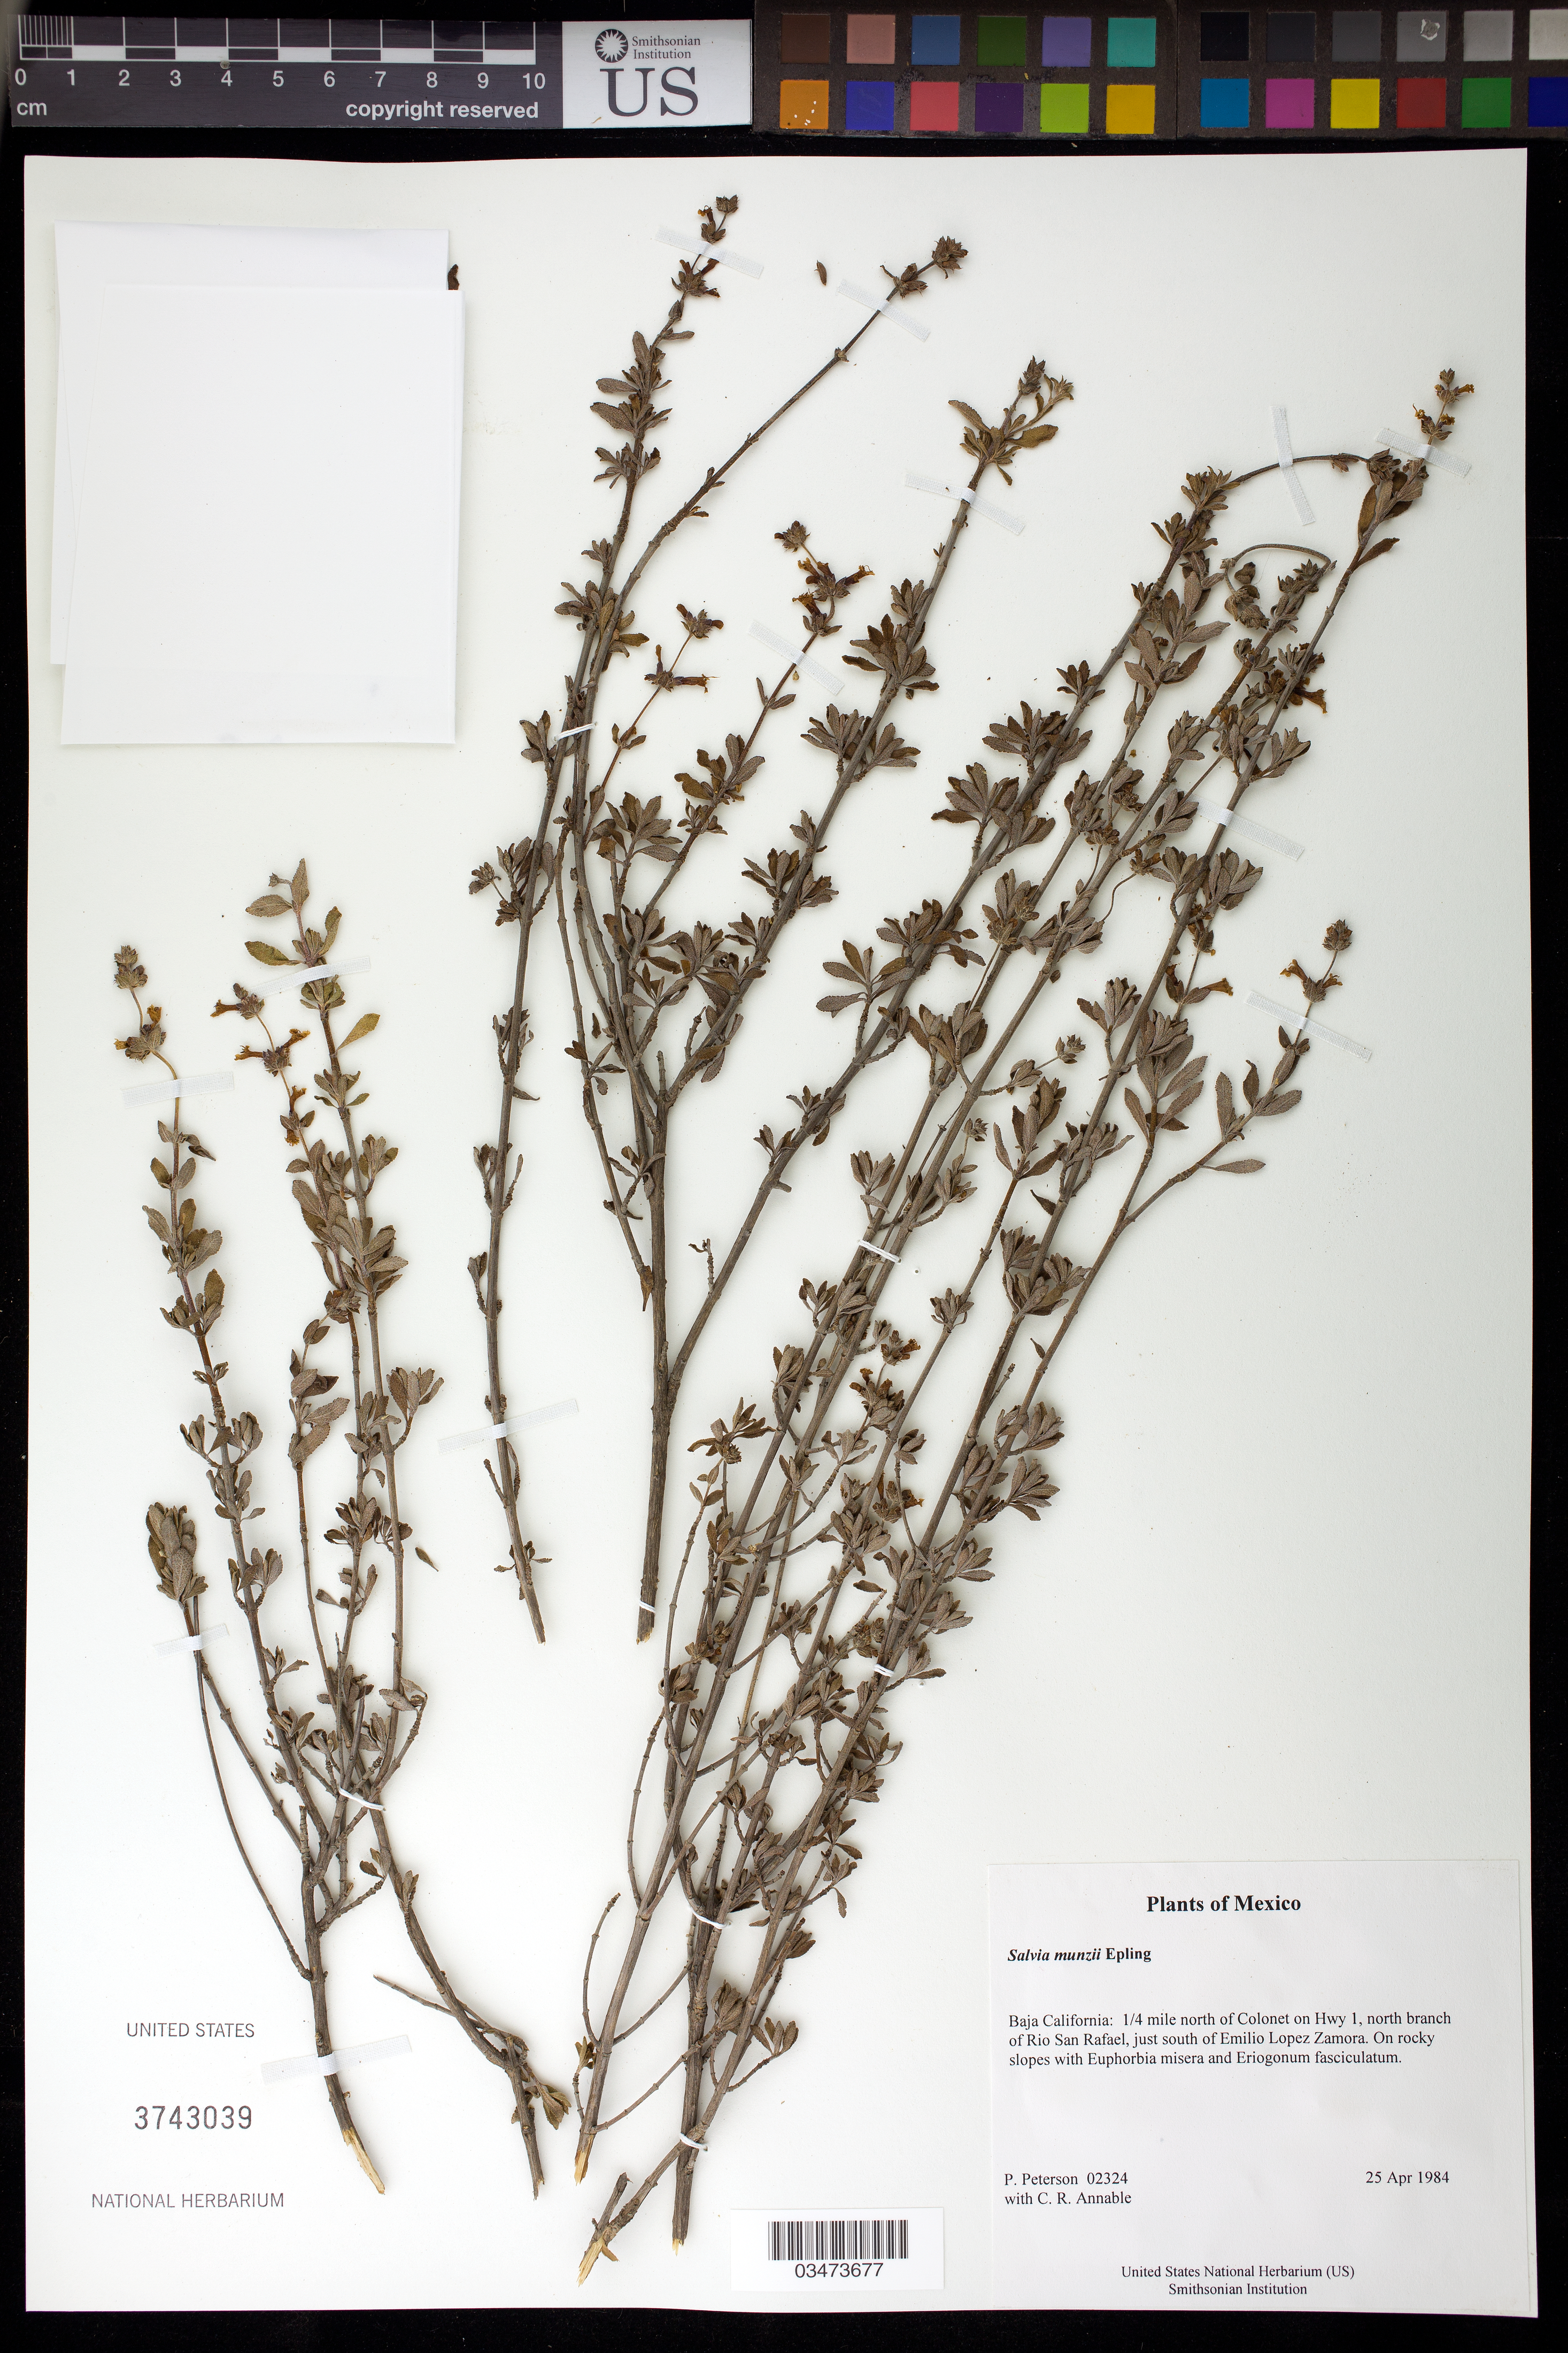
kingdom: Plantae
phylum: Tracheophyta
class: Magnoliopsida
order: Lamiales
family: Lamiaceae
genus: Salvia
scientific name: Salvia munzii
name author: Epling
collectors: P. M. Peterson & C. R. Annable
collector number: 02324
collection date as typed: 25 Apr 1984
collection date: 1984-04-25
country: Mexico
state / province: Baja California Norte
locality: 1/4 mile north of Colonet on Hwy 1, north branch of Rio San Rafael, just south of Emilio Lopez Zamora.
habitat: On rocky slopes with Euphorbia misera and Eriogonum fasciculatum.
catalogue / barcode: US 3743039